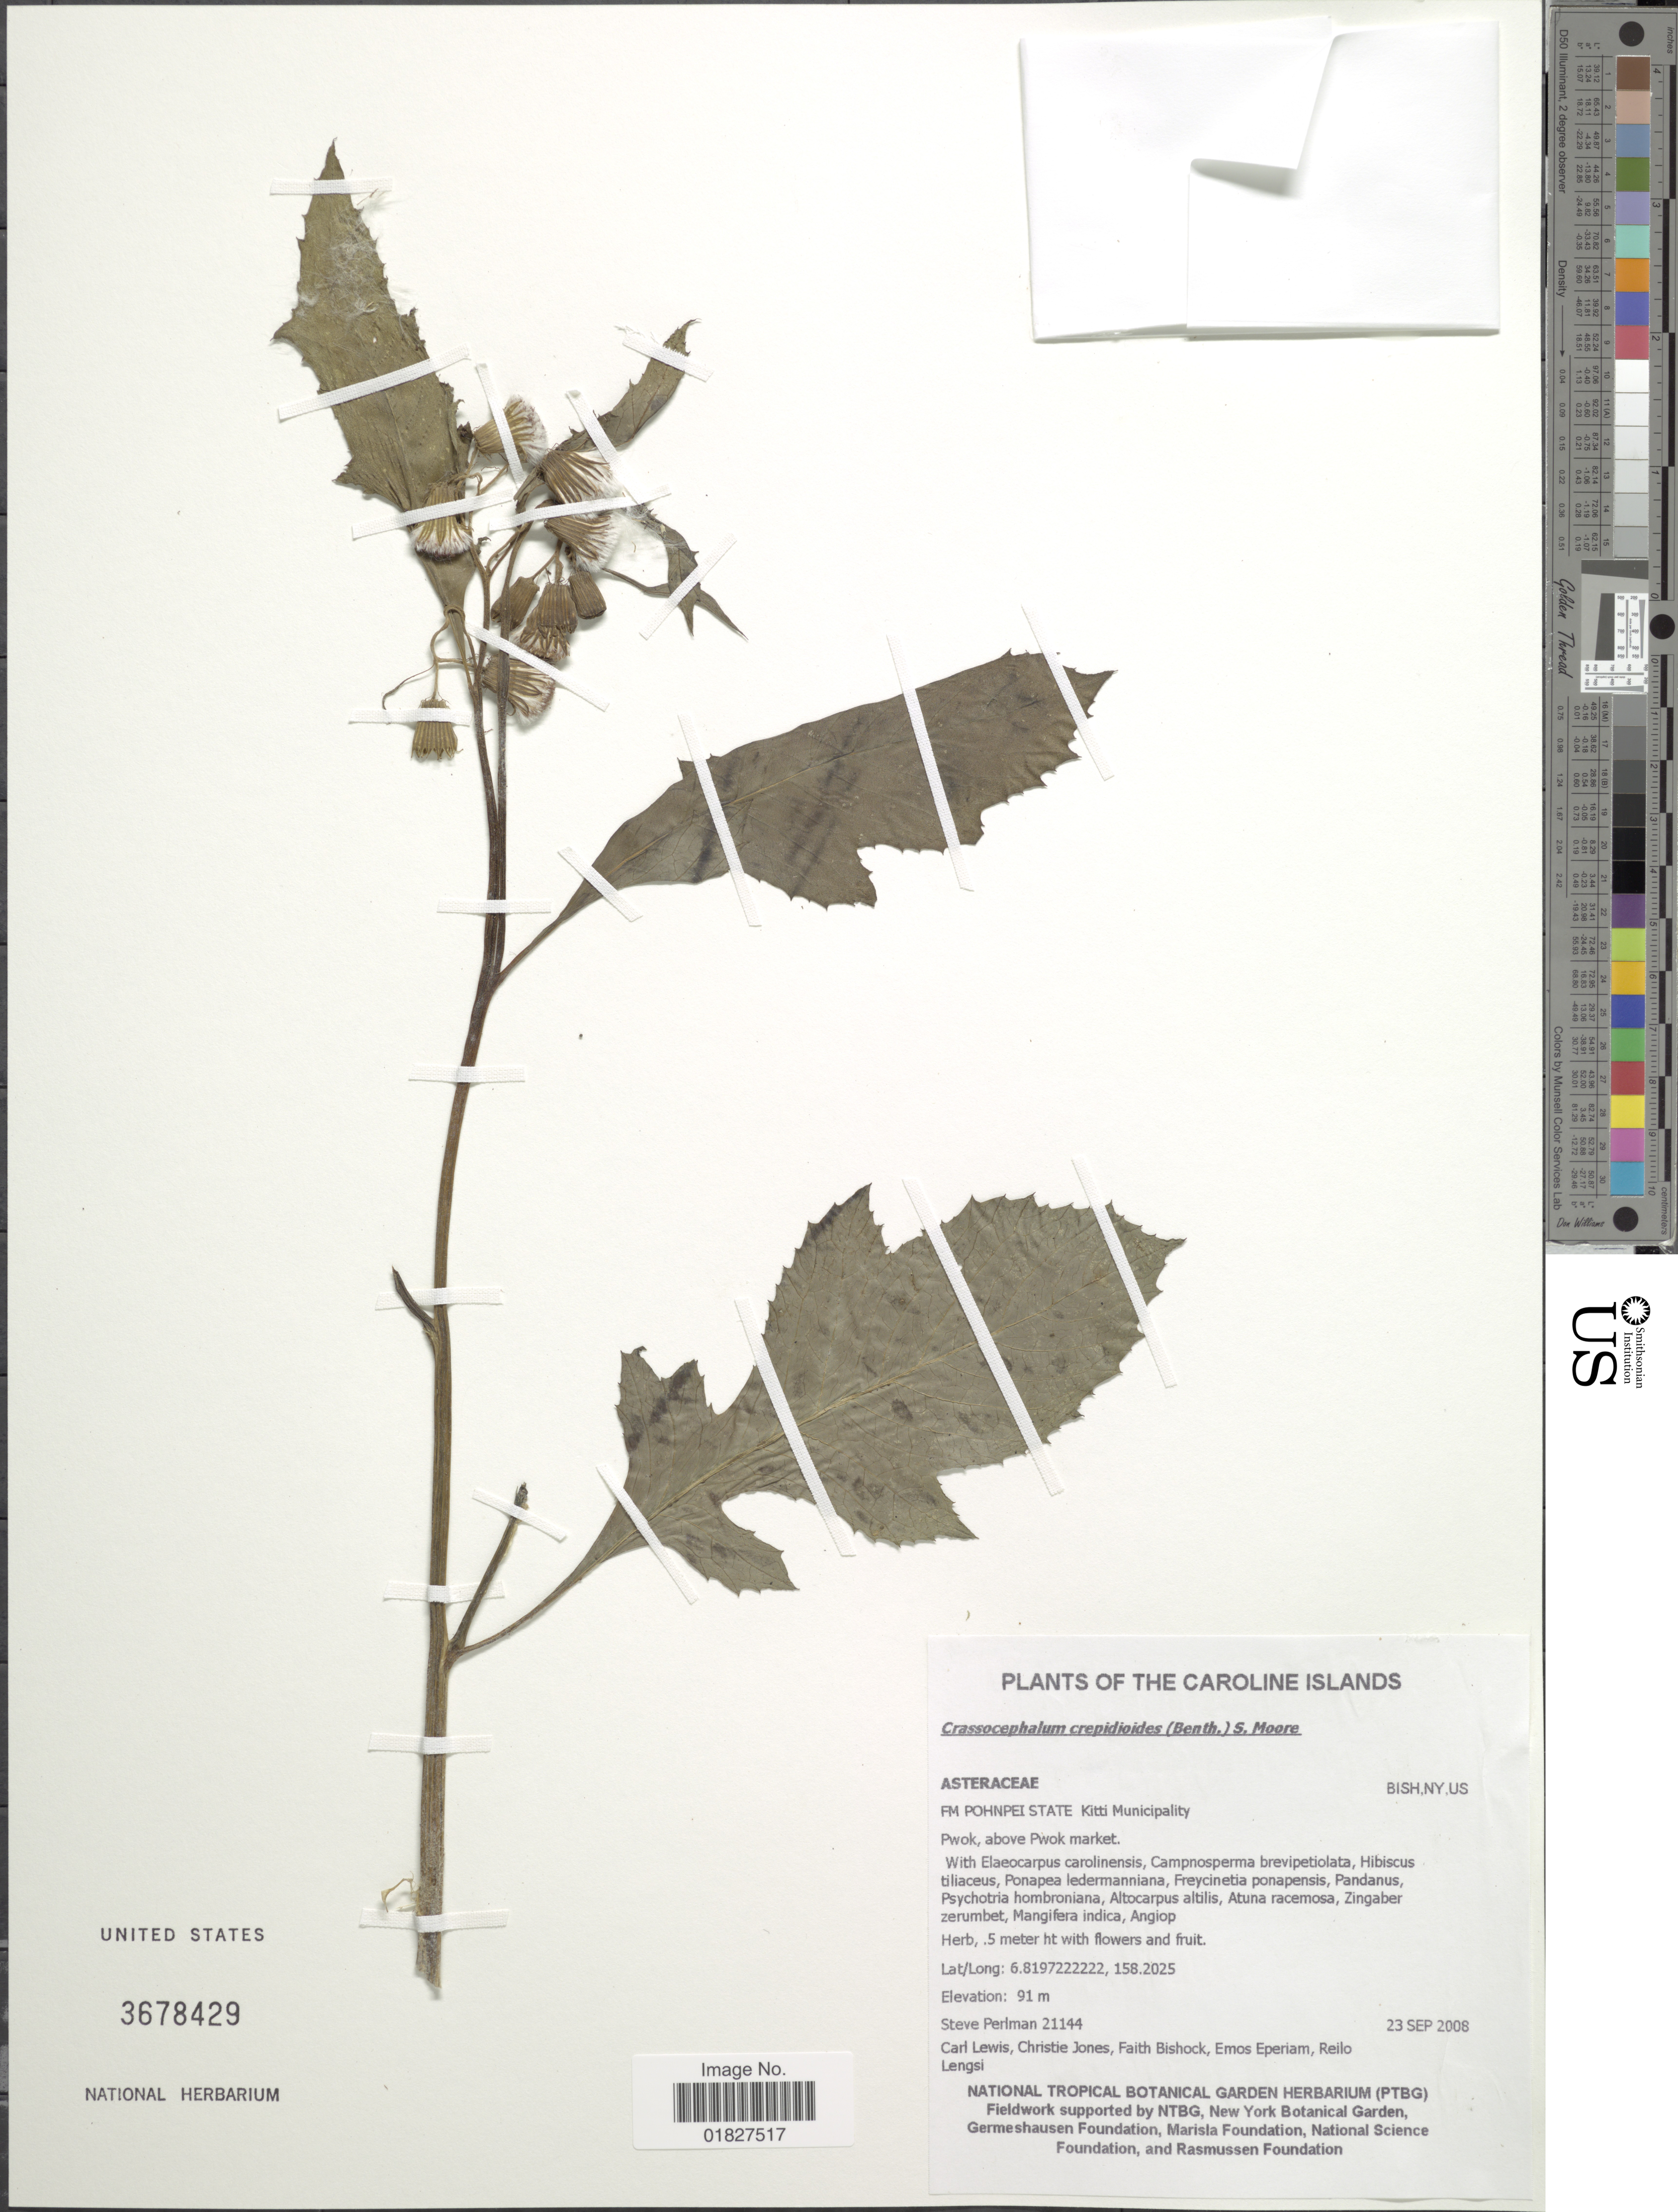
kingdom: Plantae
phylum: Tracheophyta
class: Magnoliopsida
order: Asterales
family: Asteraceae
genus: Crassocephalum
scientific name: Crassocephalum crepidioides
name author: (Benth.) S. Moore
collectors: S. Perlman, C. Lewis, C. Jones, F. Bishock & et al.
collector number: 21144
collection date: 2008-09-23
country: Micronesia, Federated States of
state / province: Pohnpei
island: Pohnpei [Ponape]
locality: Kitti Municipality, Pwok, above Pwok market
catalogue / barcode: US 3678429